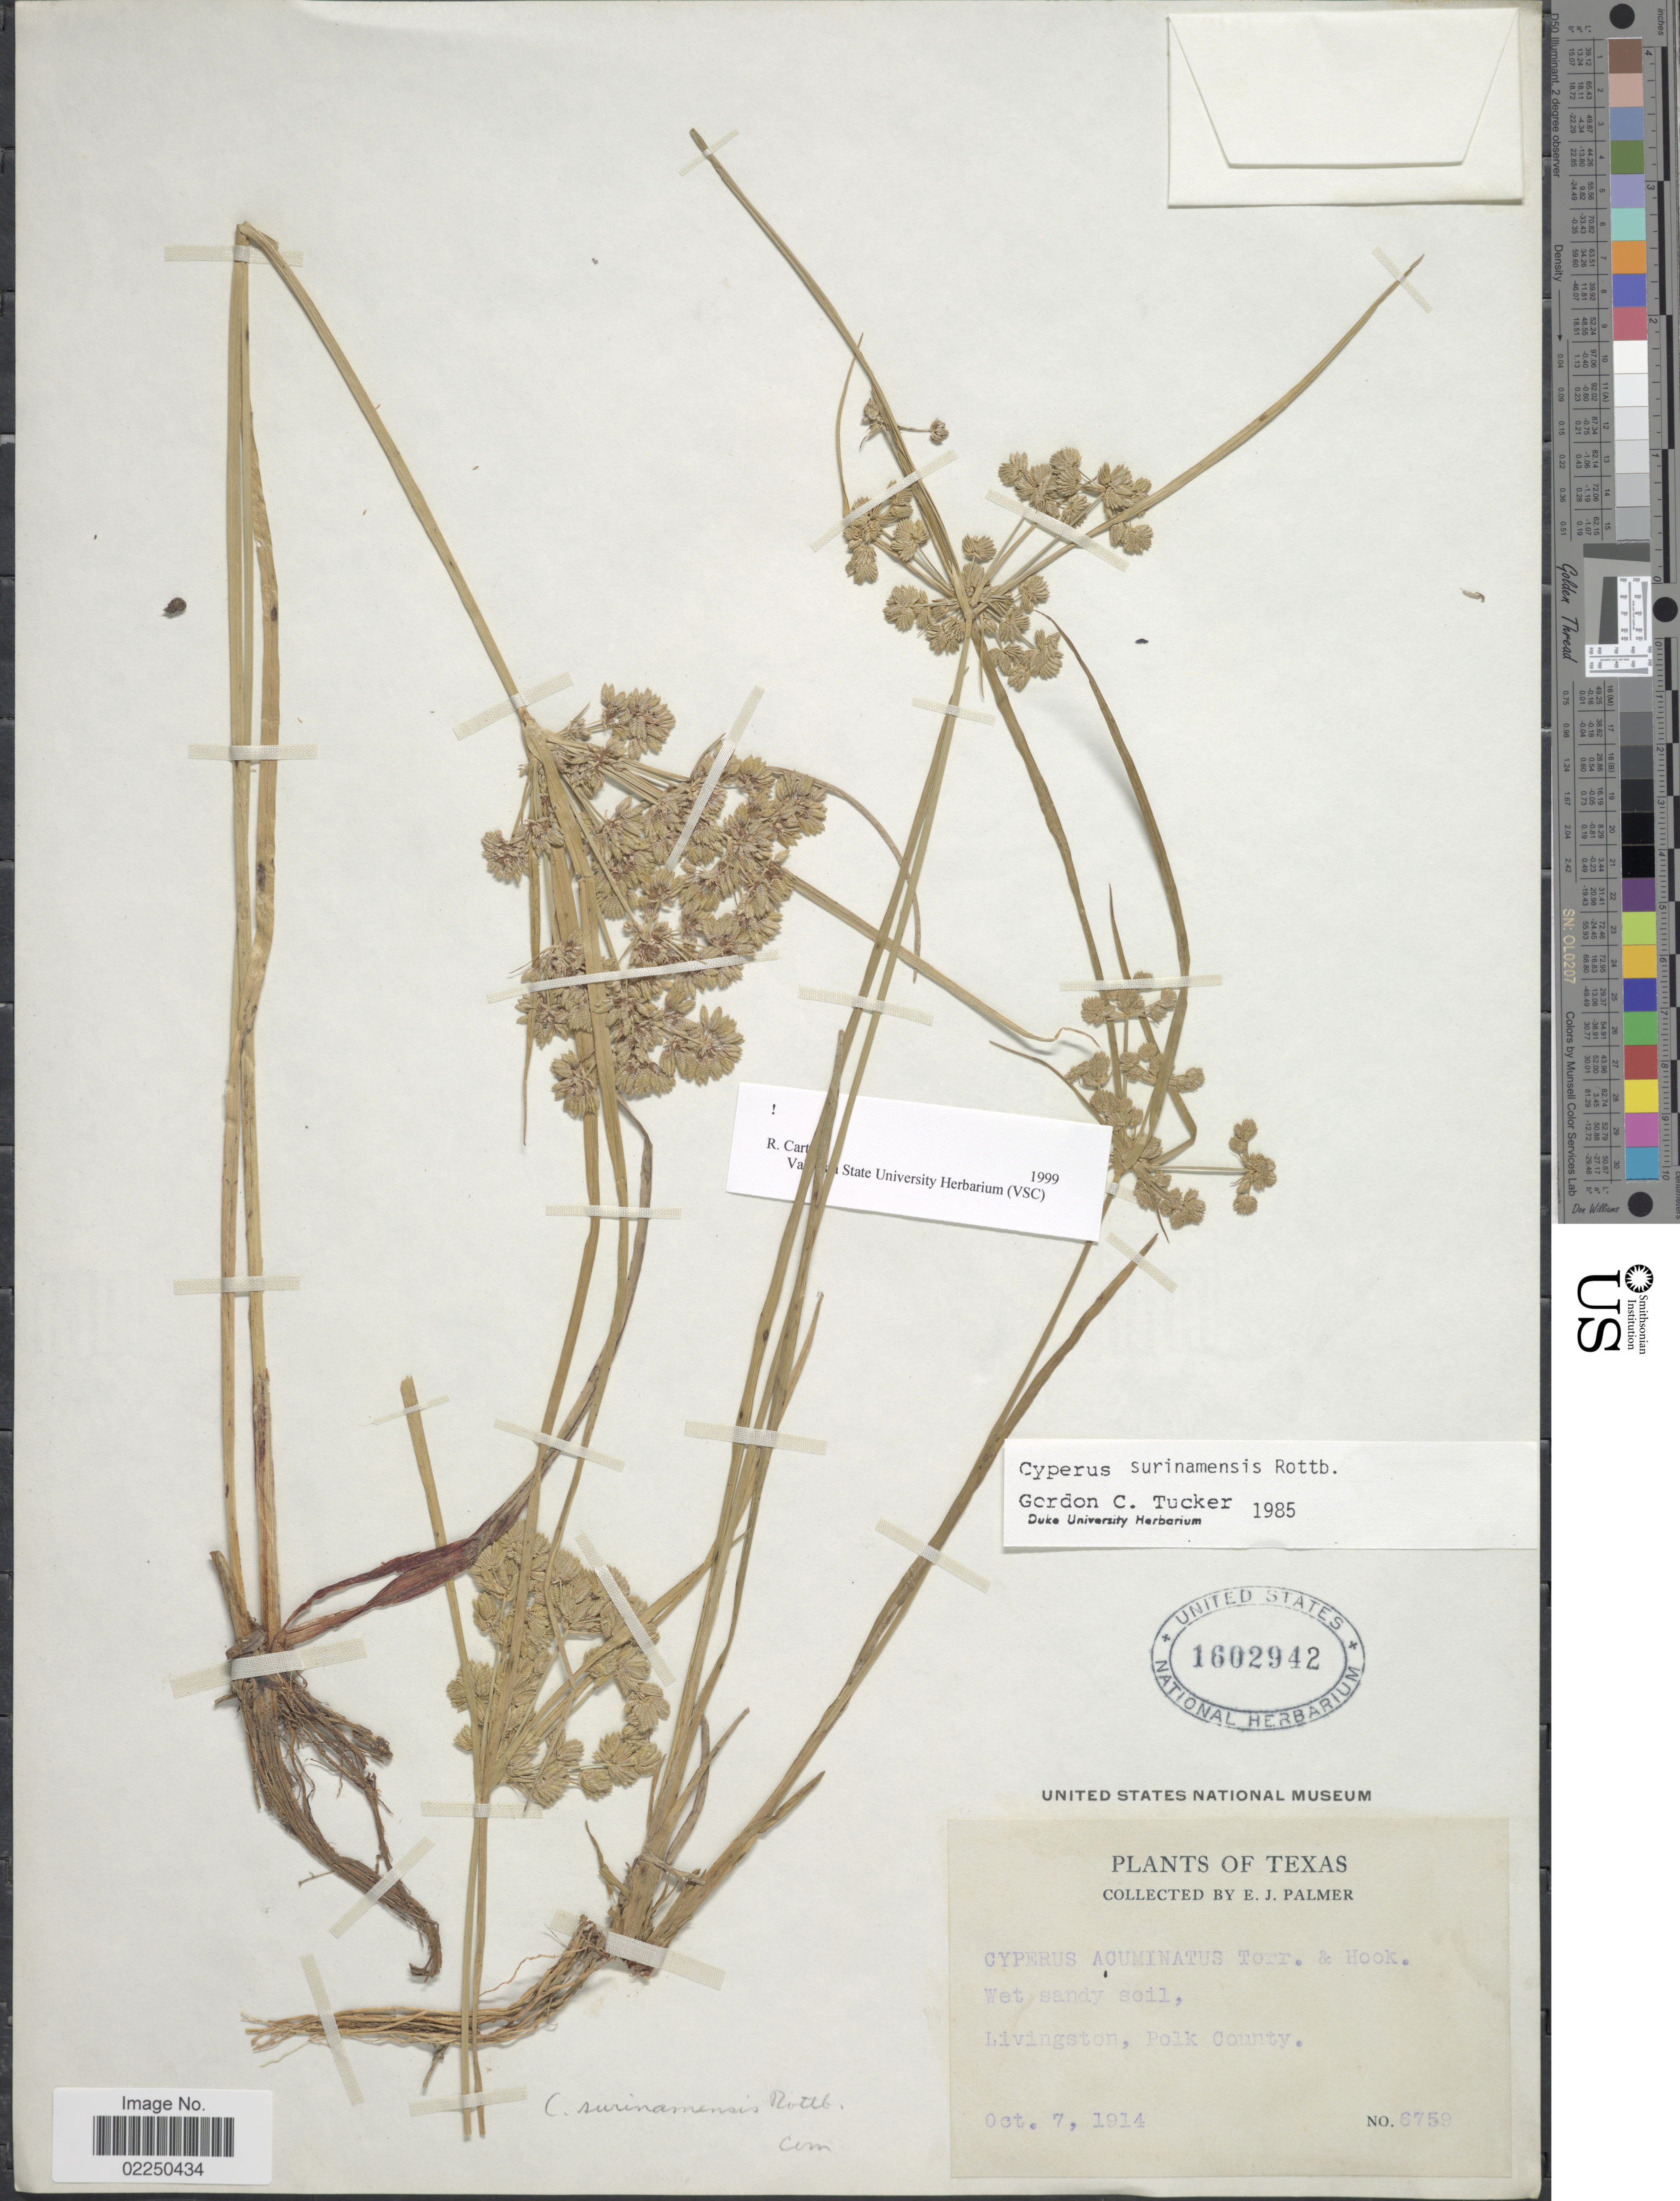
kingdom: Plantae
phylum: Tracheophyta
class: Liliopsida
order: Poales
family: Cyperaceae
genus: Cyperus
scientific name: Cyperus surinamensis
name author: Rottb.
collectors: E. J. Palmer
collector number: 6759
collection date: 1914-10-07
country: United States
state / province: Texas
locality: Wet sandy soil, Livingston, Polk County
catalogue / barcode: US 1602942